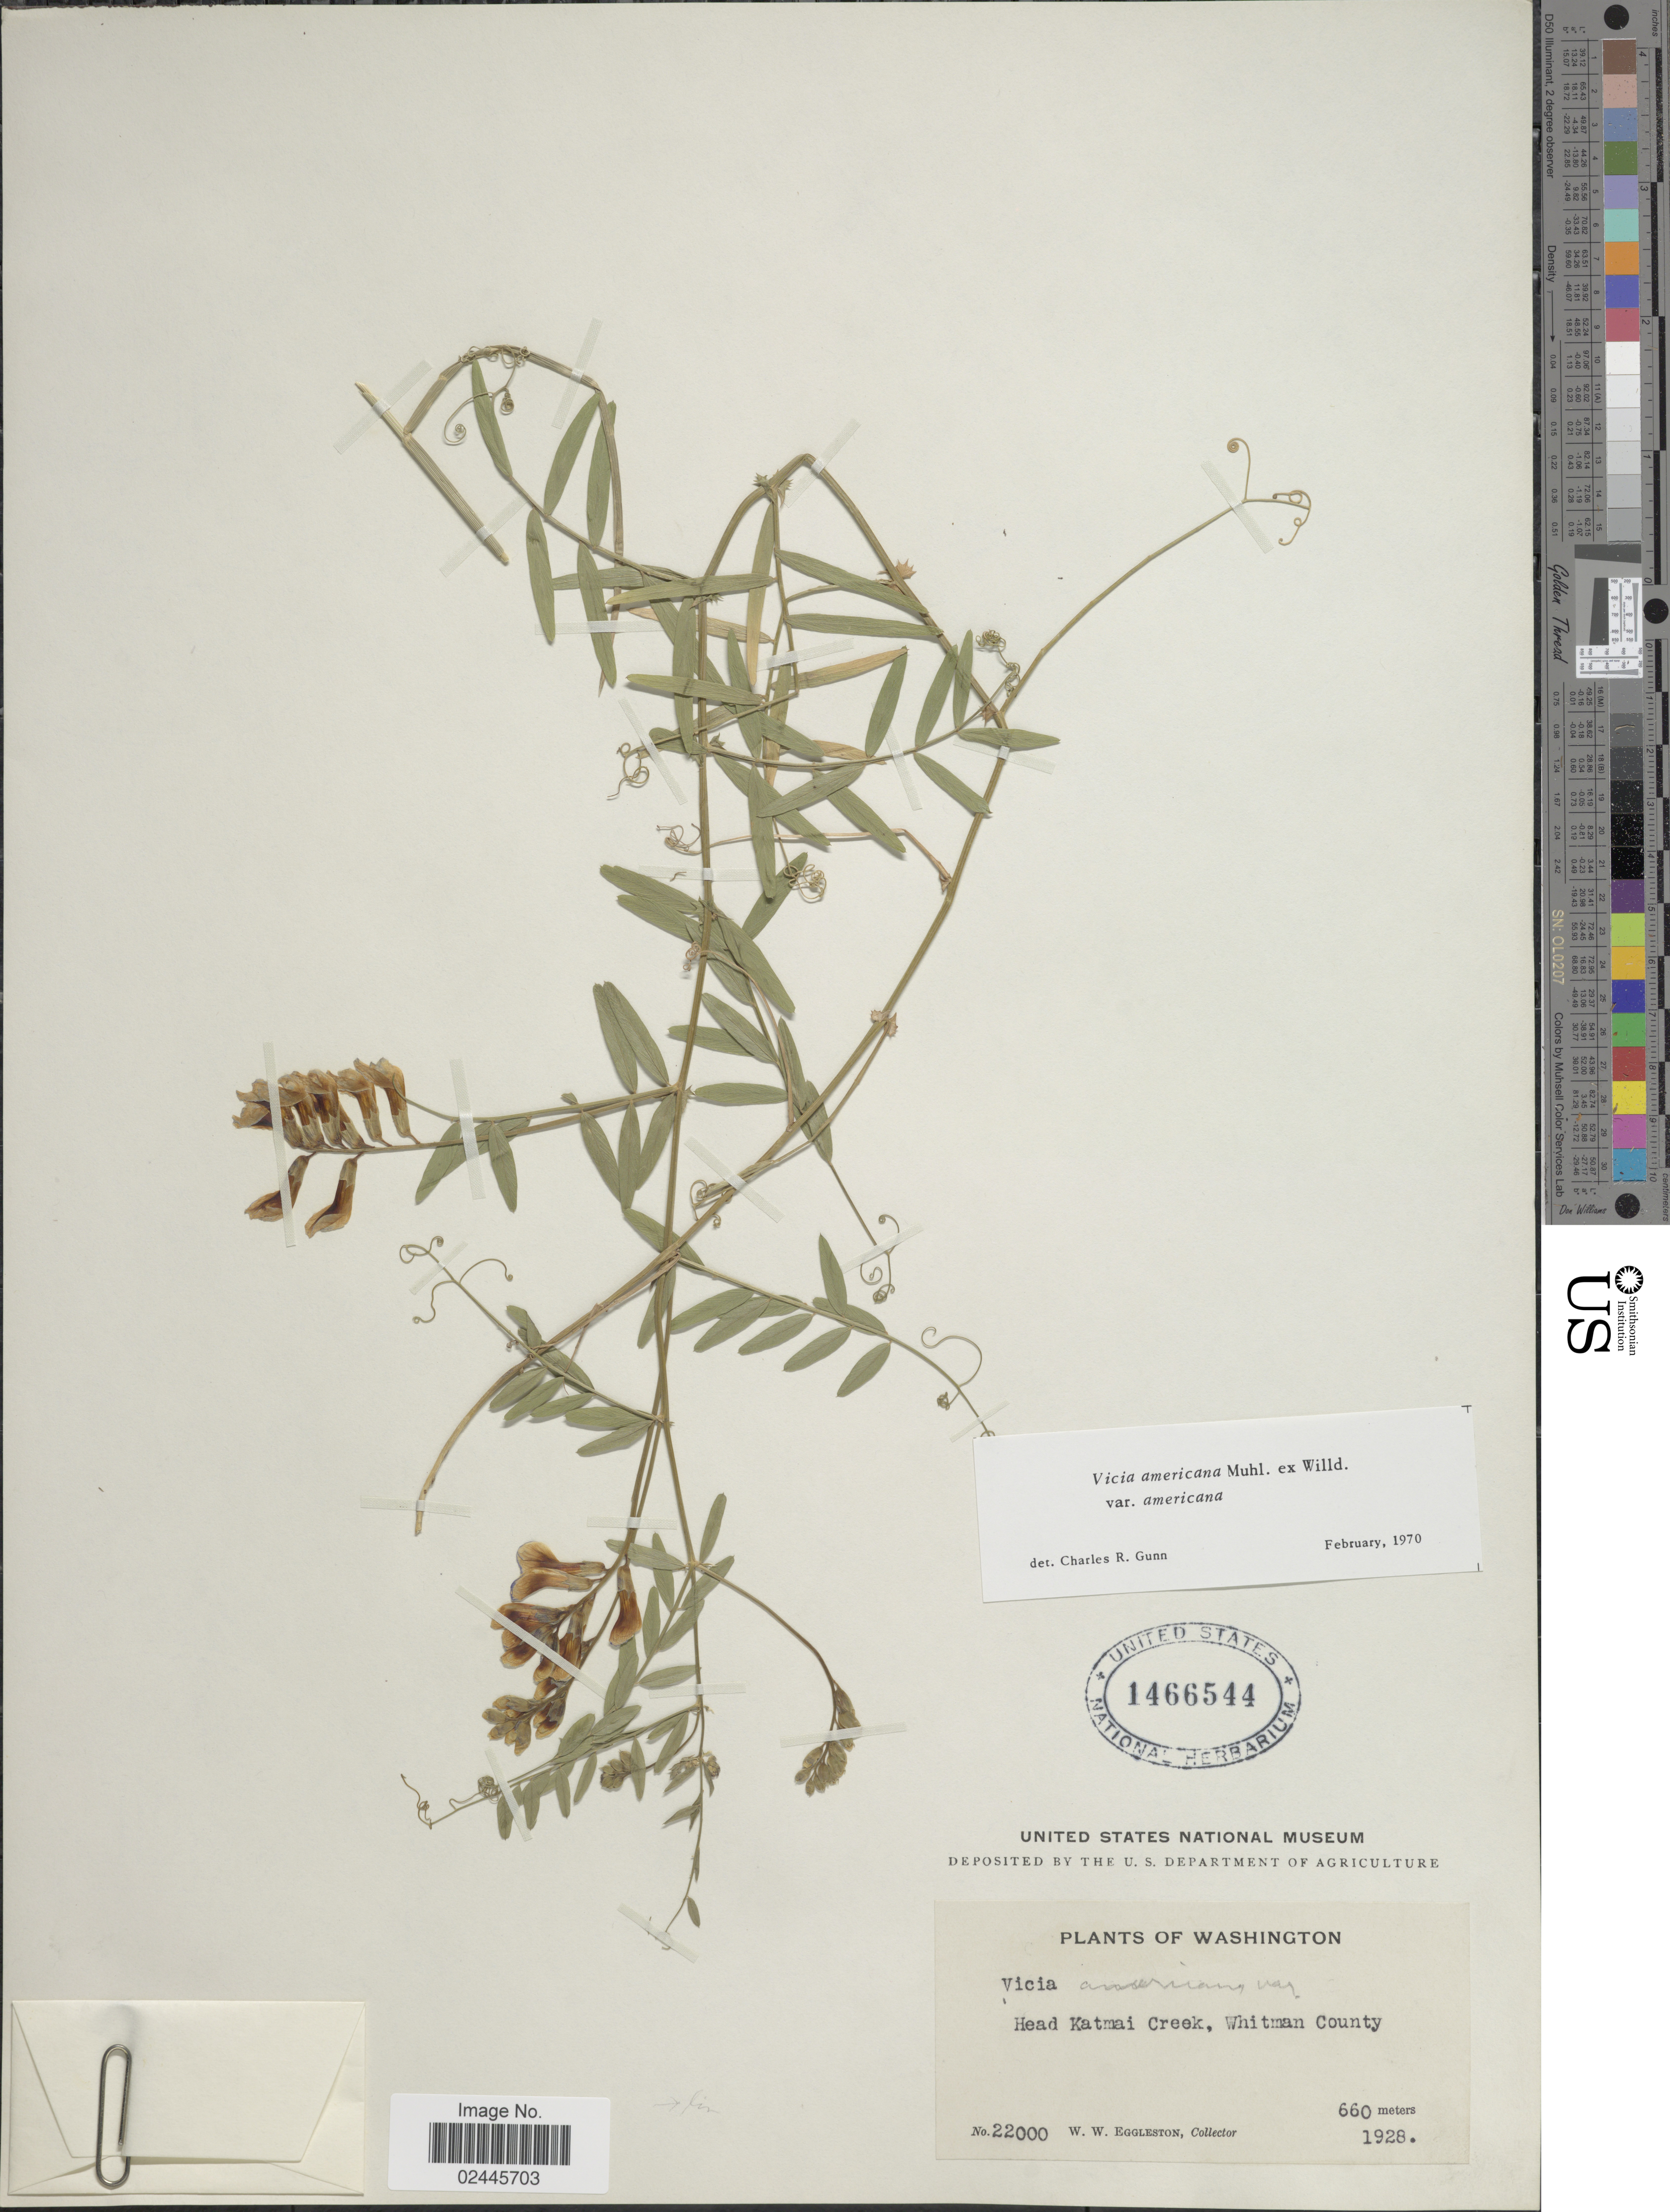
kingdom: Plantae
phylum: Tracheophyta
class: Magnoliopsida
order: Fabales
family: Fabaceae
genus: Vicia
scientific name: Vicia americana var. americana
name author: Muhl. ex Willd.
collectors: W. W. Eggleston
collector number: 22000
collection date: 1928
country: United States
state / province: Washington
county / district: Whitman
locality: Head Katmai Creek, Whitman County.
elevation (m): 660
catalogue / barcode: US 1466544